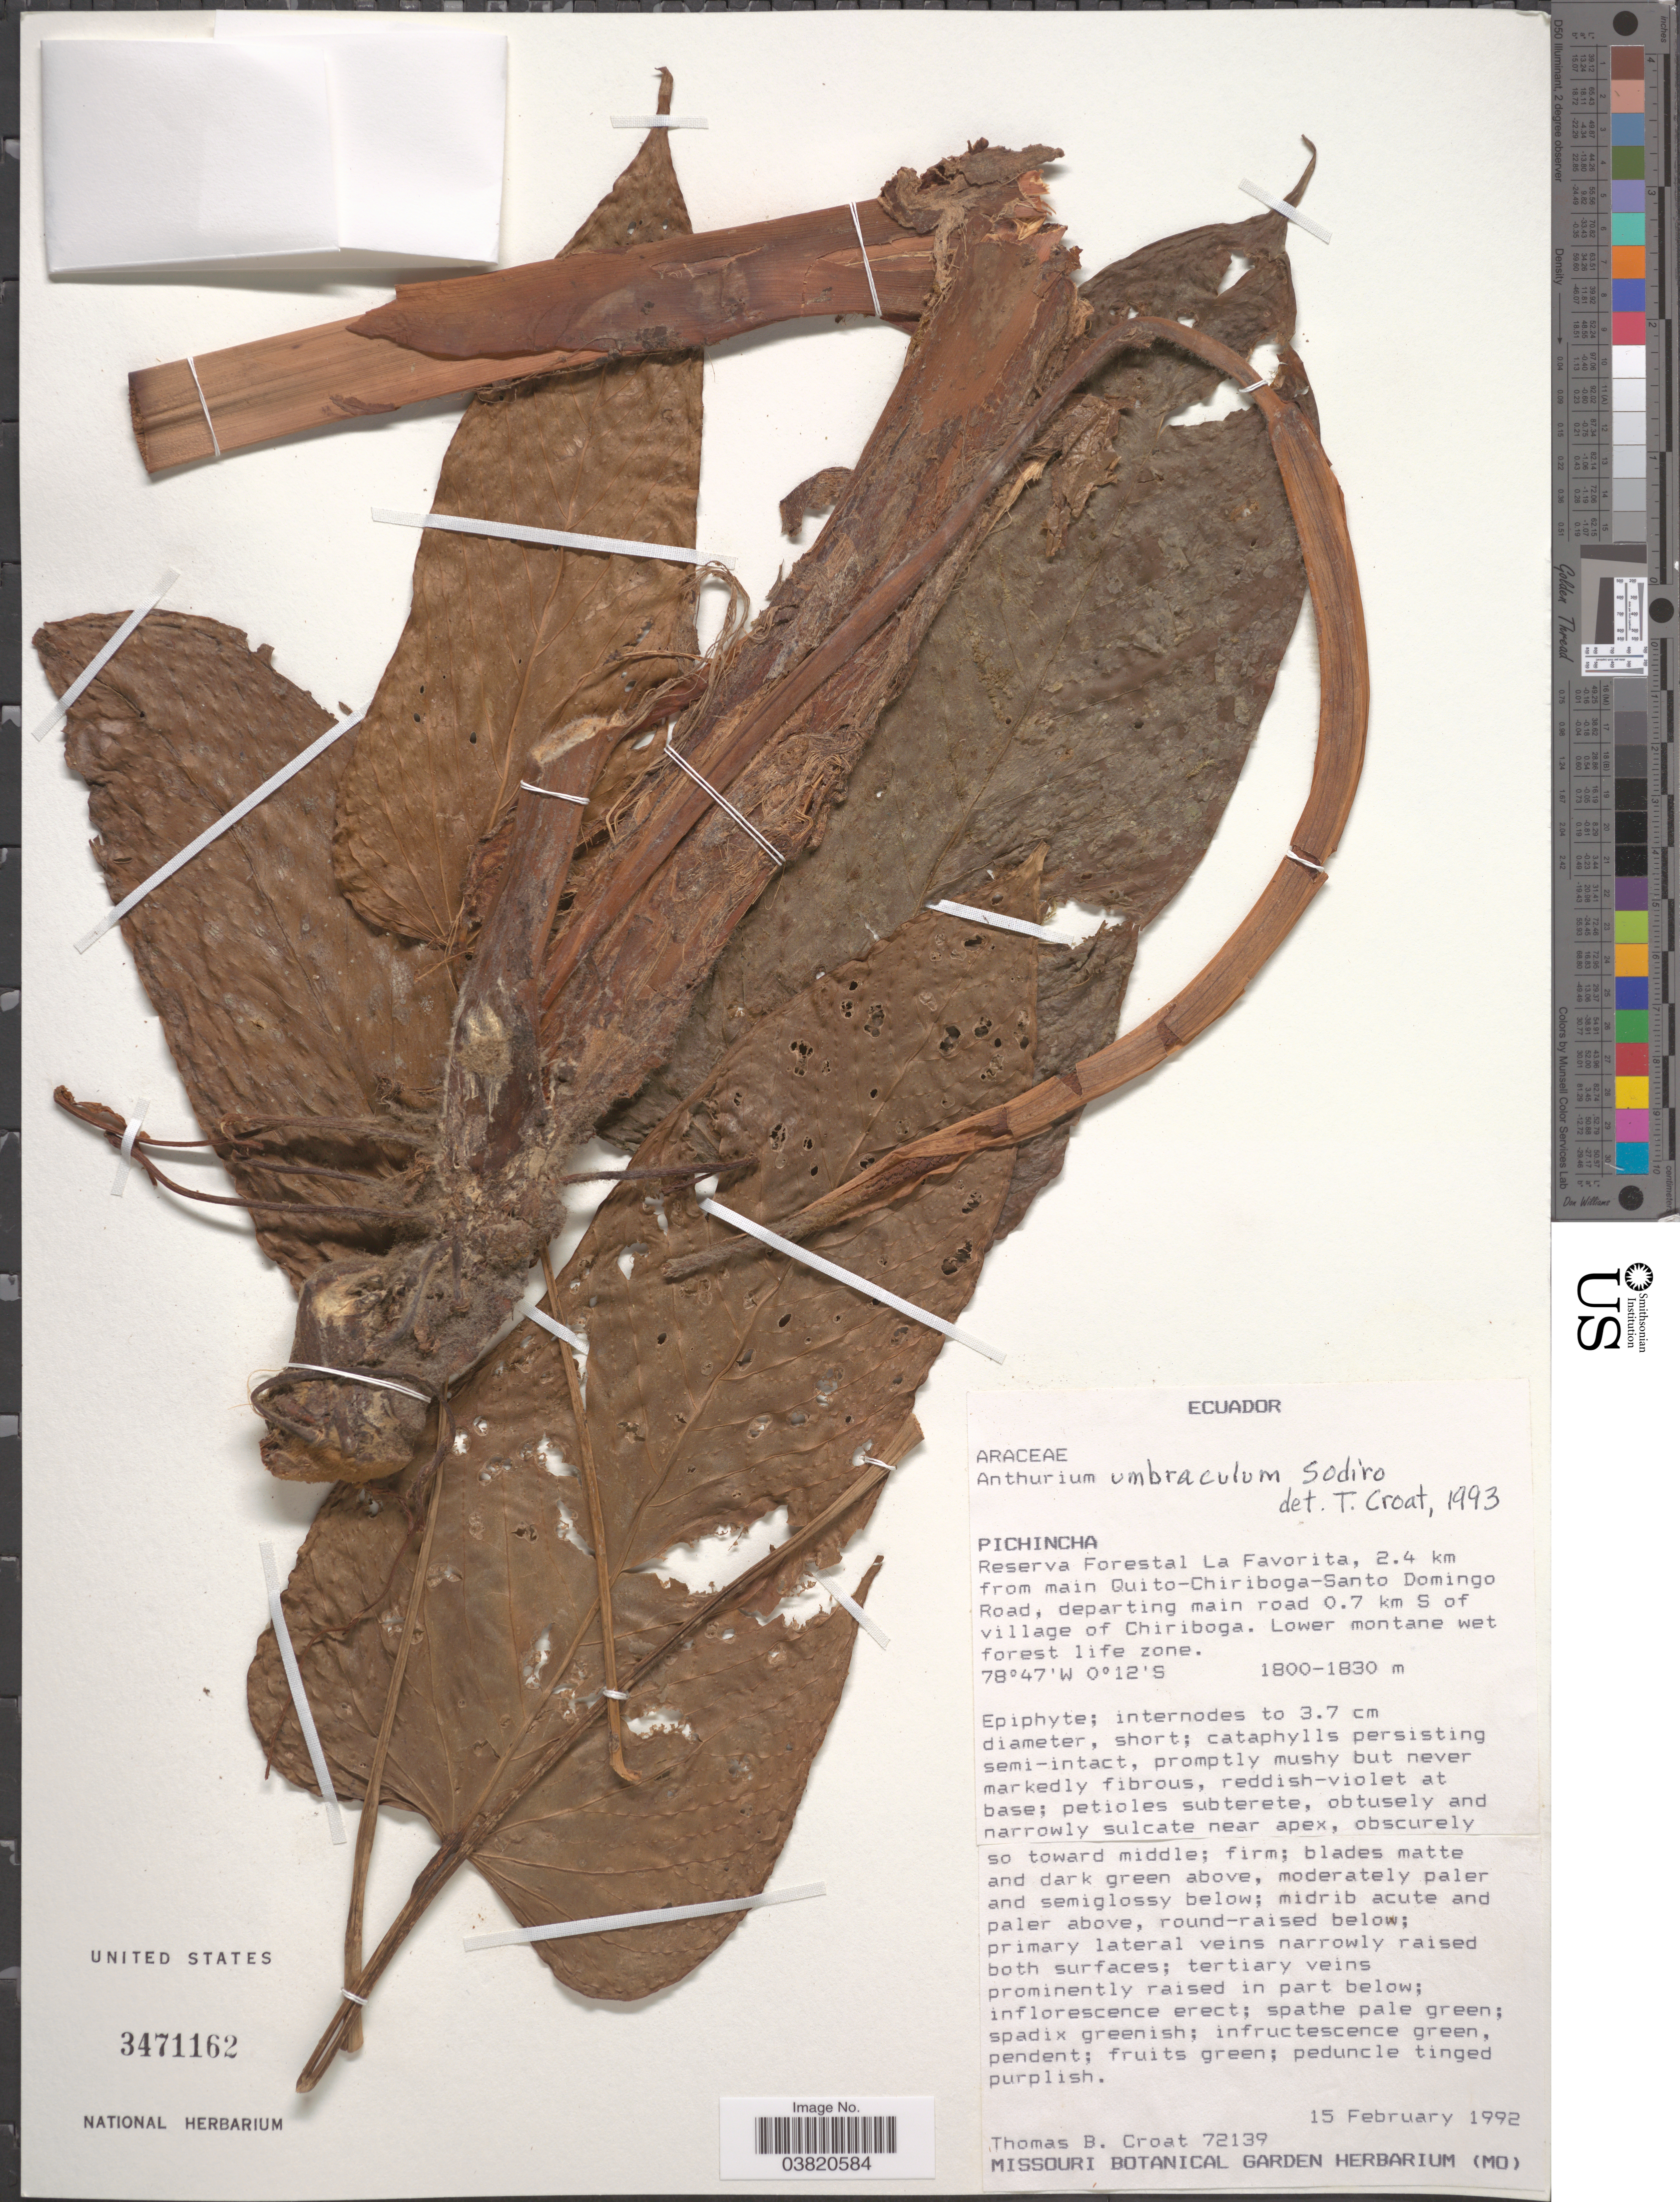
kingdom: Plantae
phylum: Tracheophyta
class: Liliopsida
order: Alismatales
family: Araceae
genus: Anthurium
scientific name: Anthurium umbricola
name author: Engl.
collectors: T. B. Croat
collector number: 72139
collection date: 1992-02-15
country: Ecuador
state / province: Pichincha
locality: Reserva Forestal La Favorita, 2.4 km from main Quito-Chiriboga-Santo Domingo Road, departing main road 0.7 km S of village of Chiriboga.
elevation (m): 1800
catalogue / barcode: US 3471162